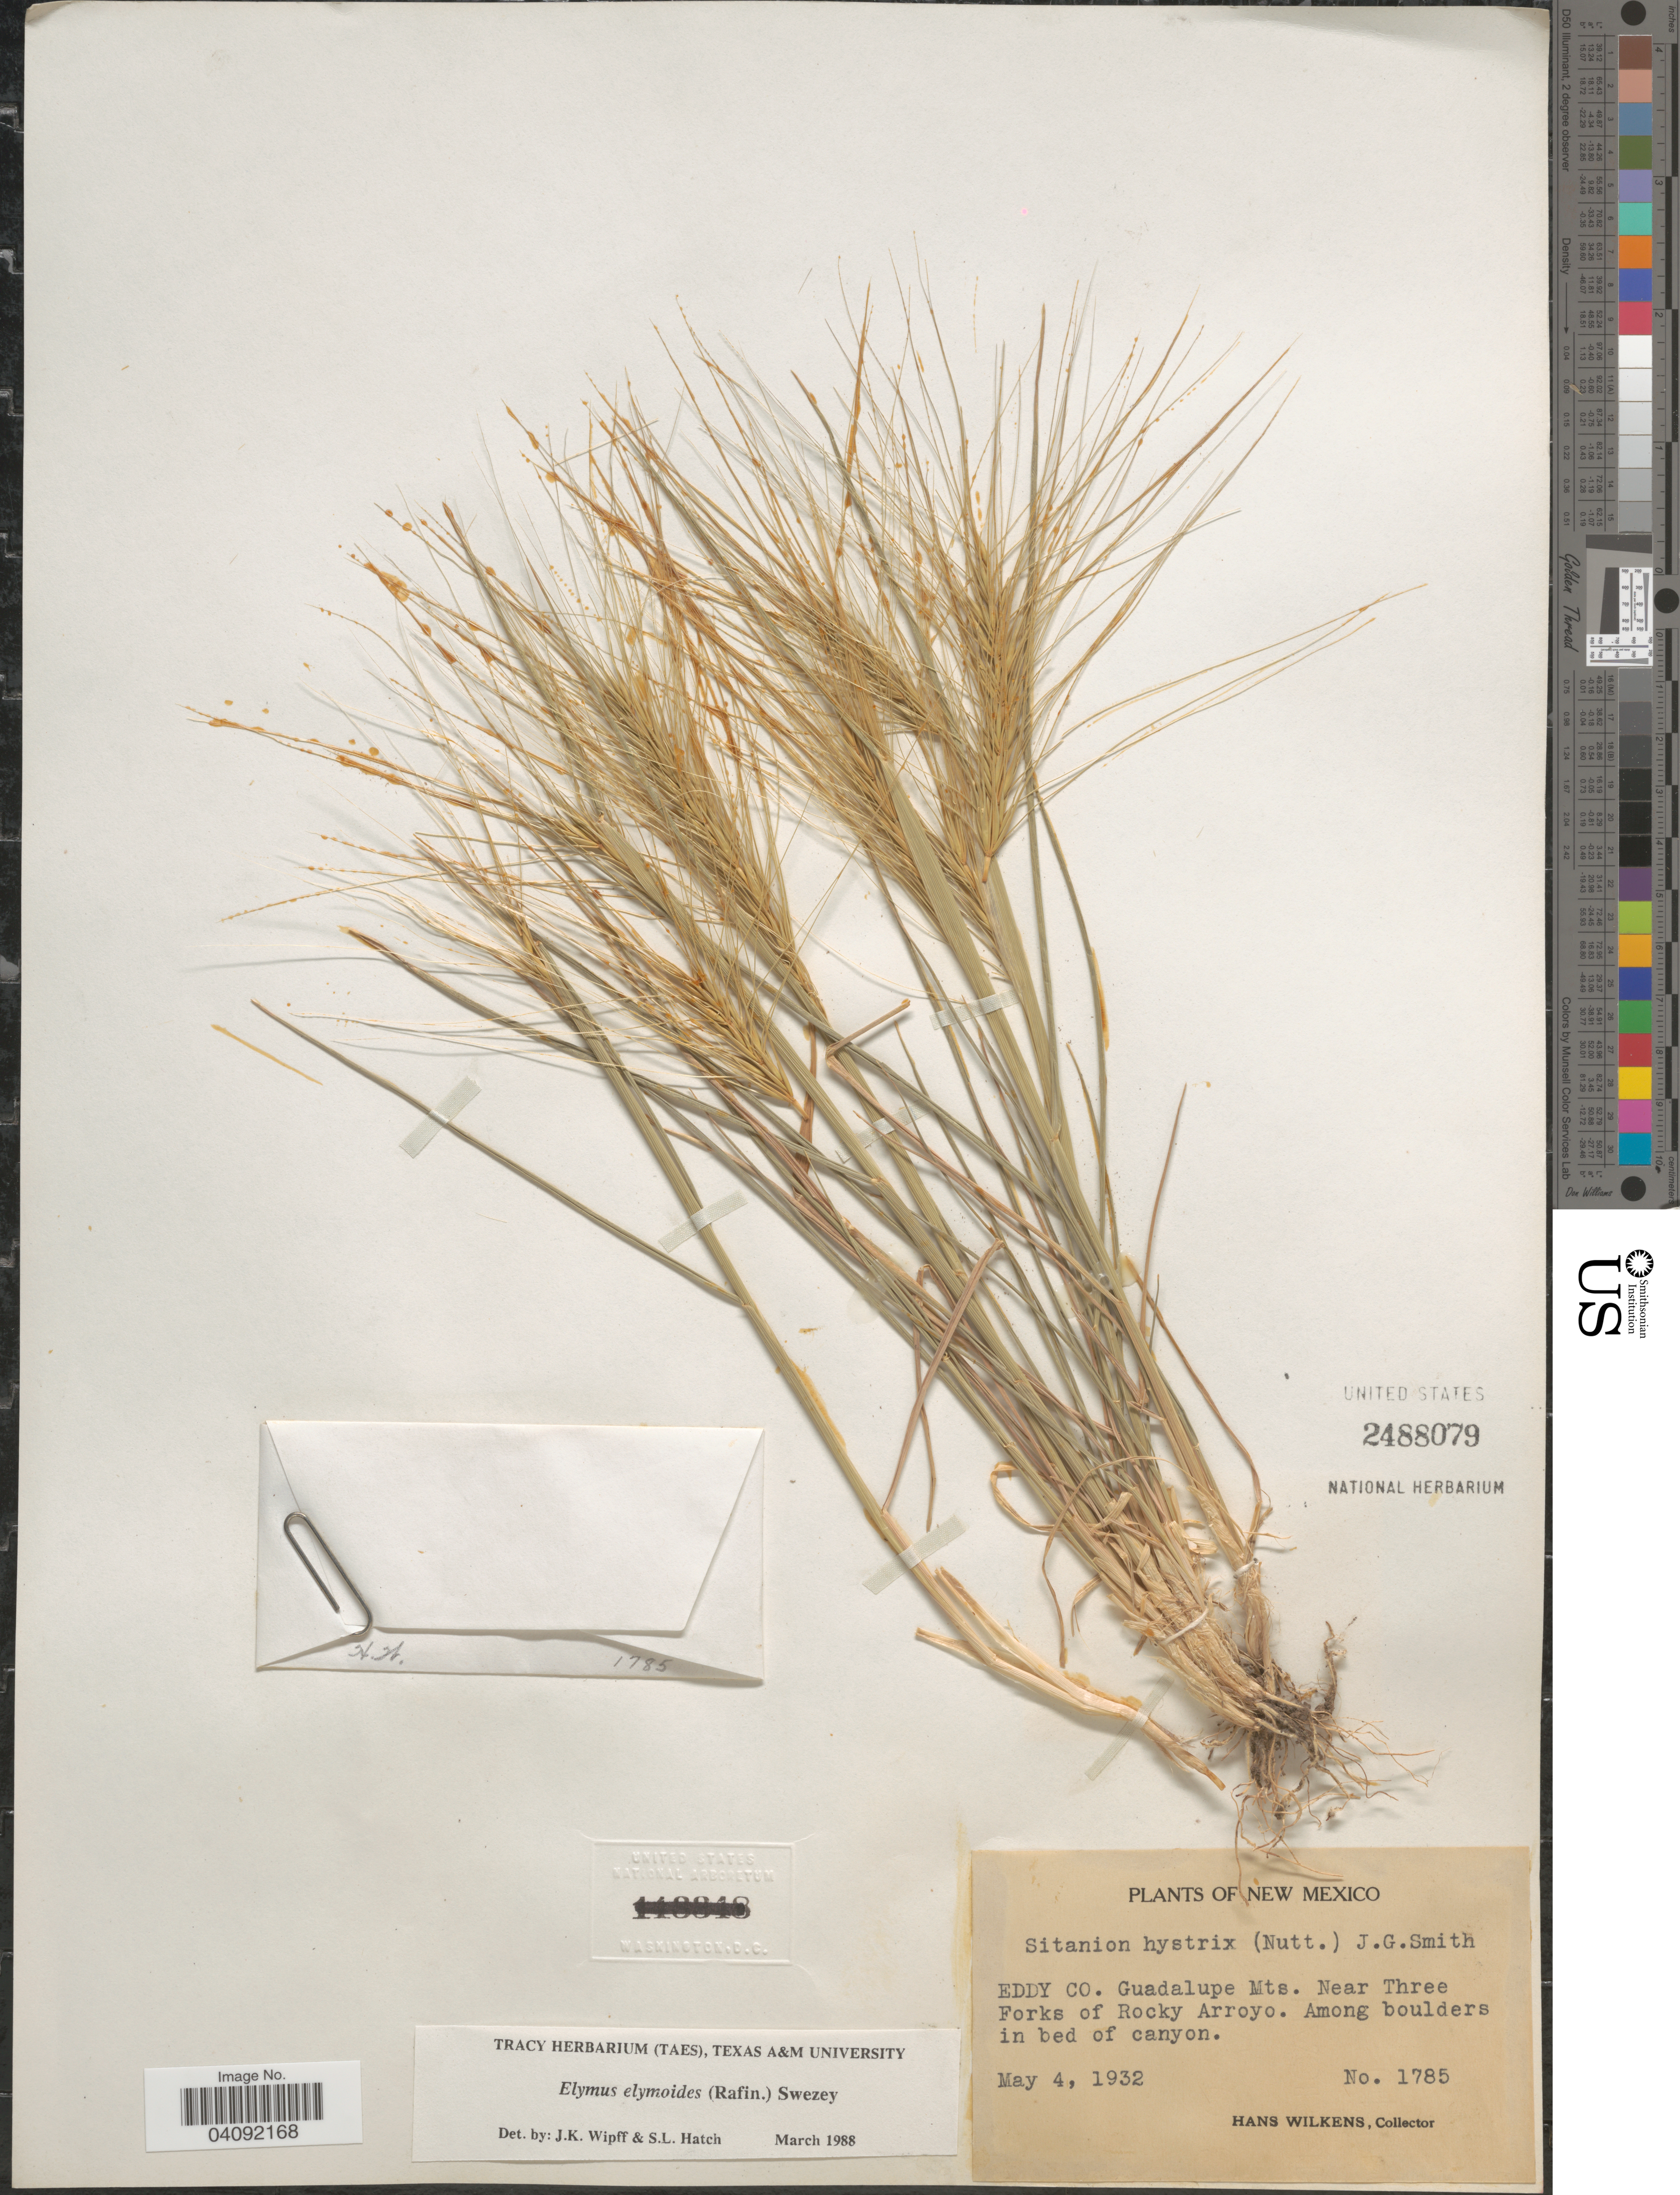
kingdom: Plantae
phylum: Tracheophyta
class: Liliopsida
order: Poales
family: Poaceae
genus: Elymus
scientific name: Elymus elymoides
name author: (Raf.) Swezey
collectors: H. Wilkens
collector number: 1785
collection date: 1932-05-04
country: United States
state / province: New Mexico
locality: Eddy Co. Guadalupe Mts. Near Three Forks of Rocky Arroyo. Among boulders in bed of canyon.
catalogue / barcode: US 2488079